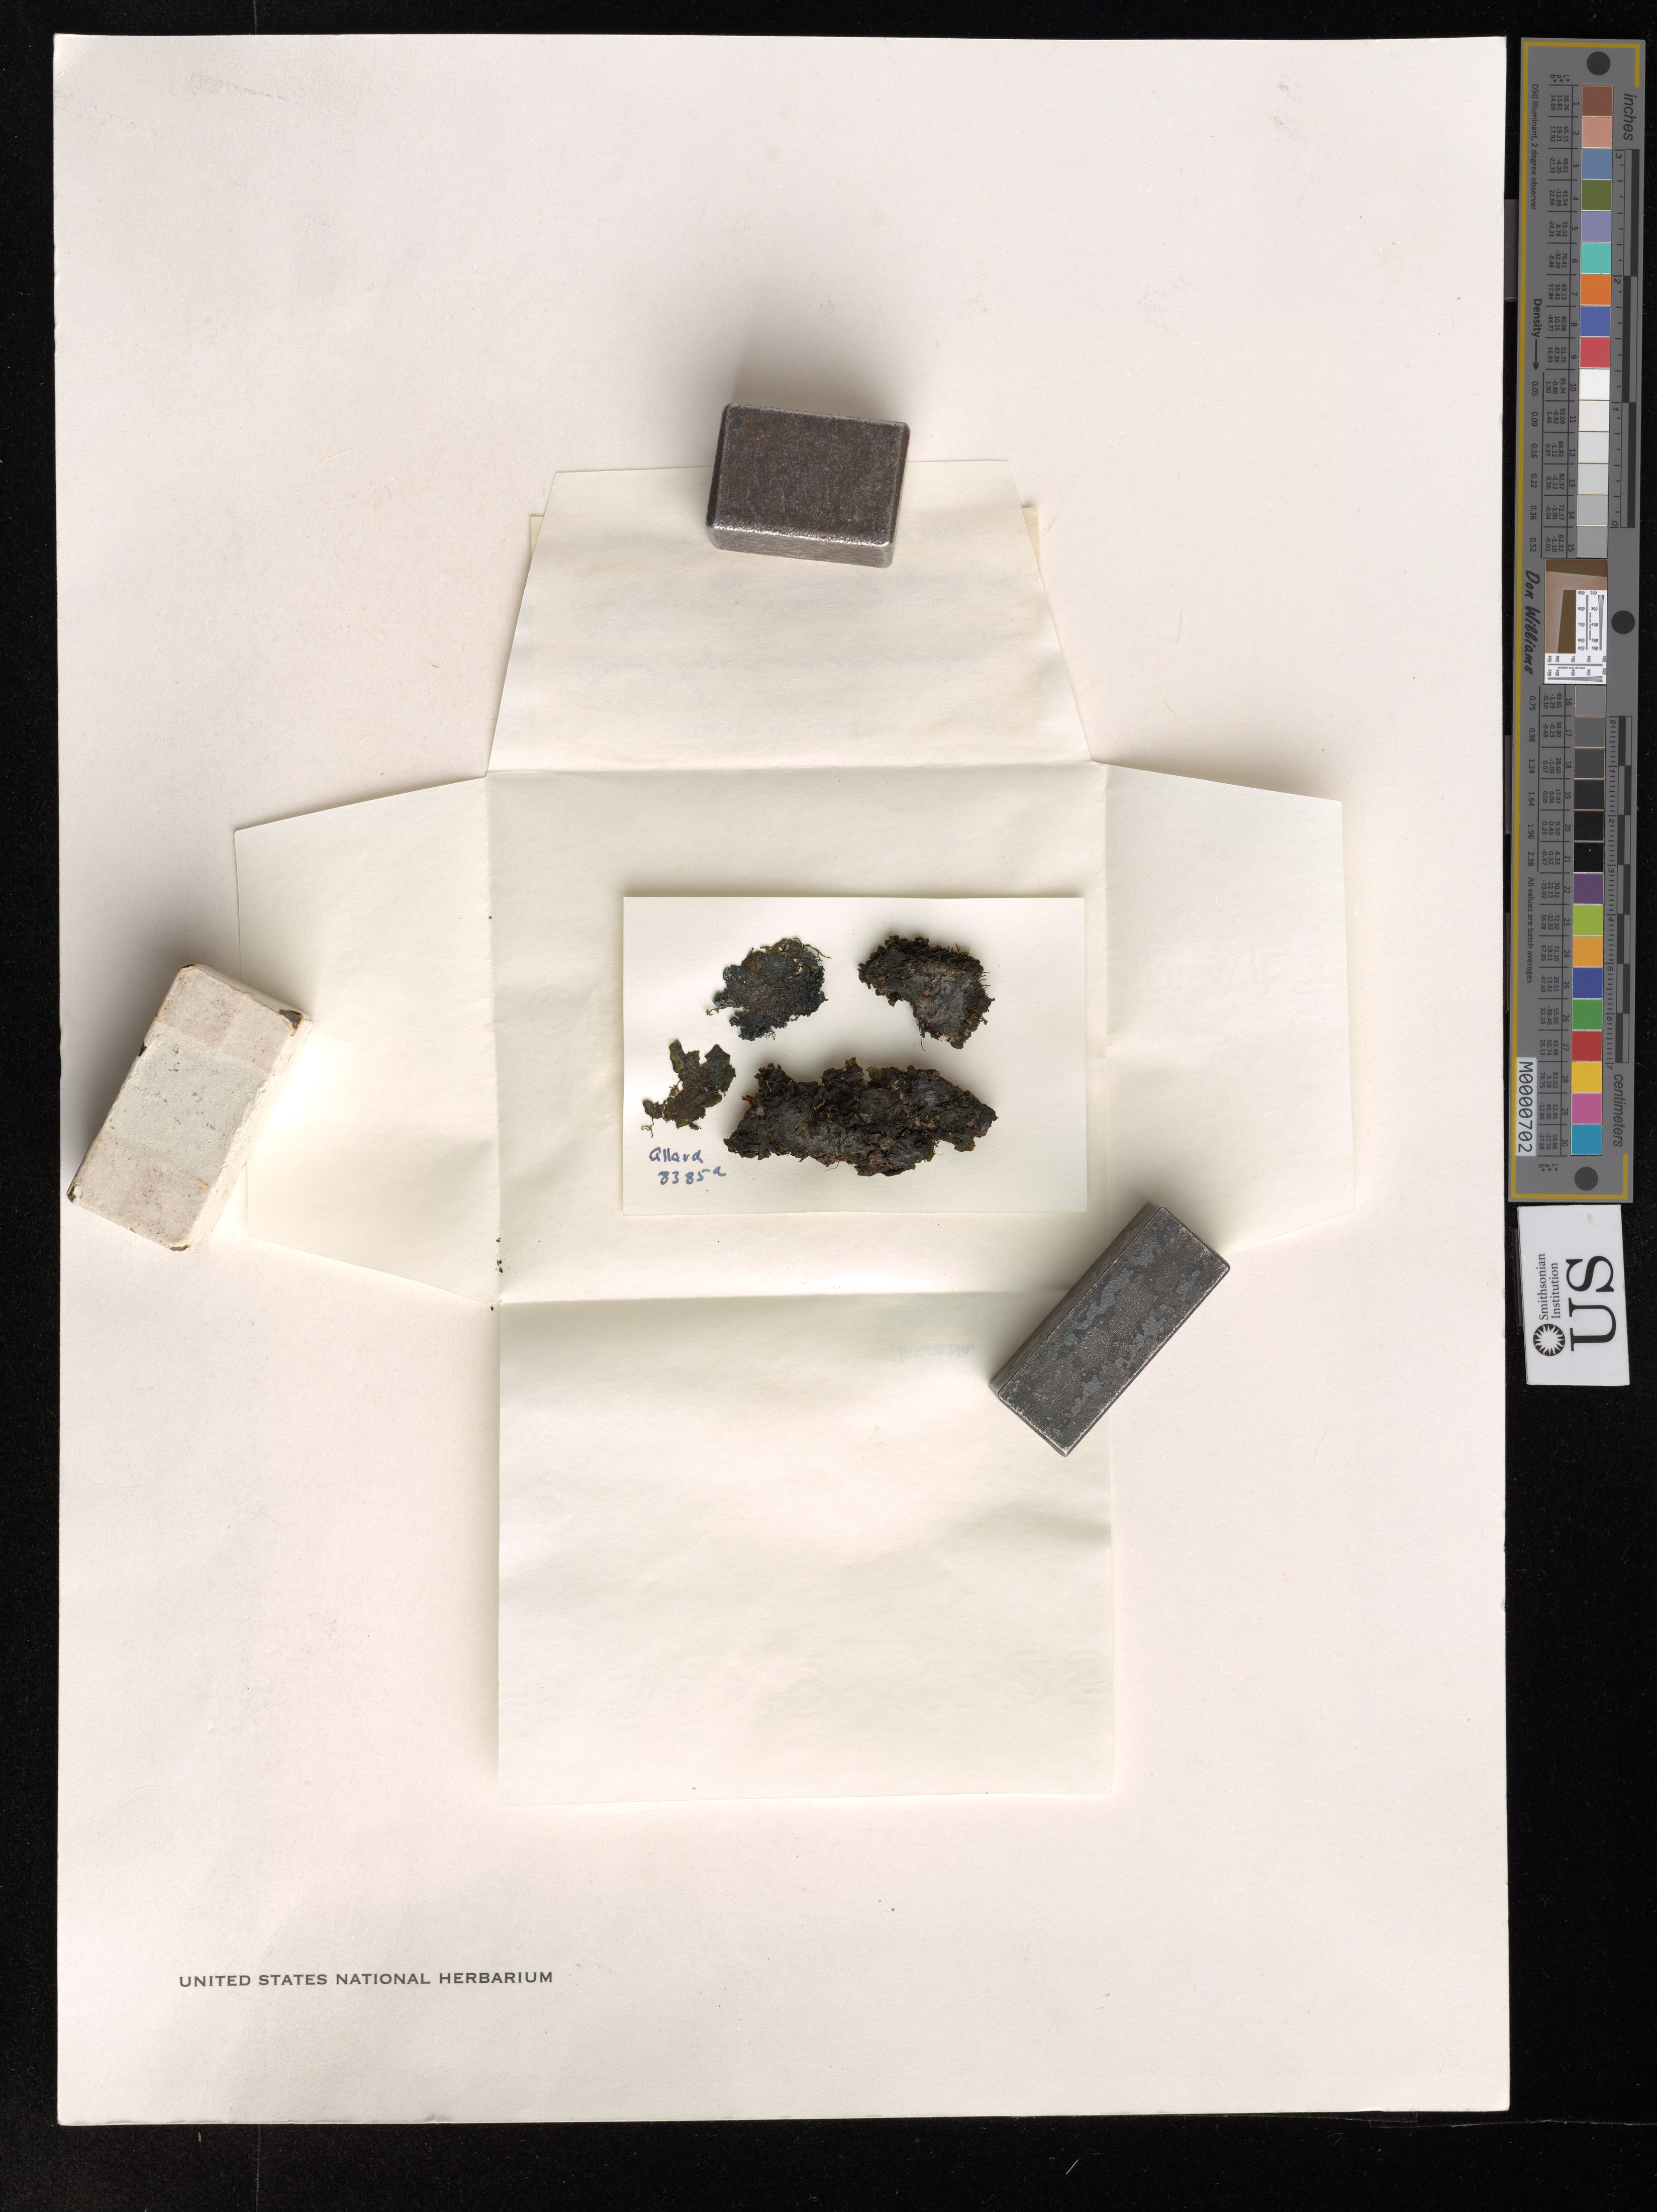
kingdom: Fungi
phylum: Ascomycota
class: Lecanoromycetes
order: Peltigerales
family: Collemataceae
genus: Leptogium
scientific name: Leptogium apalachense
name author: (Tuck.) Nyl.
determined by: Dodge, Carroll W.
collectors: H. A. Allard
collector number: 8385a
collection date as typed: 09 Feb 1941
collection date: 1941-02-09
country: United States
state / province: Virginia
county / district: Prince William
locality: Bull run mtns, eastern slope, 1.5 mi n of hopewell gap, middle ridge hopewell gap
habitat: Breast high on red oak